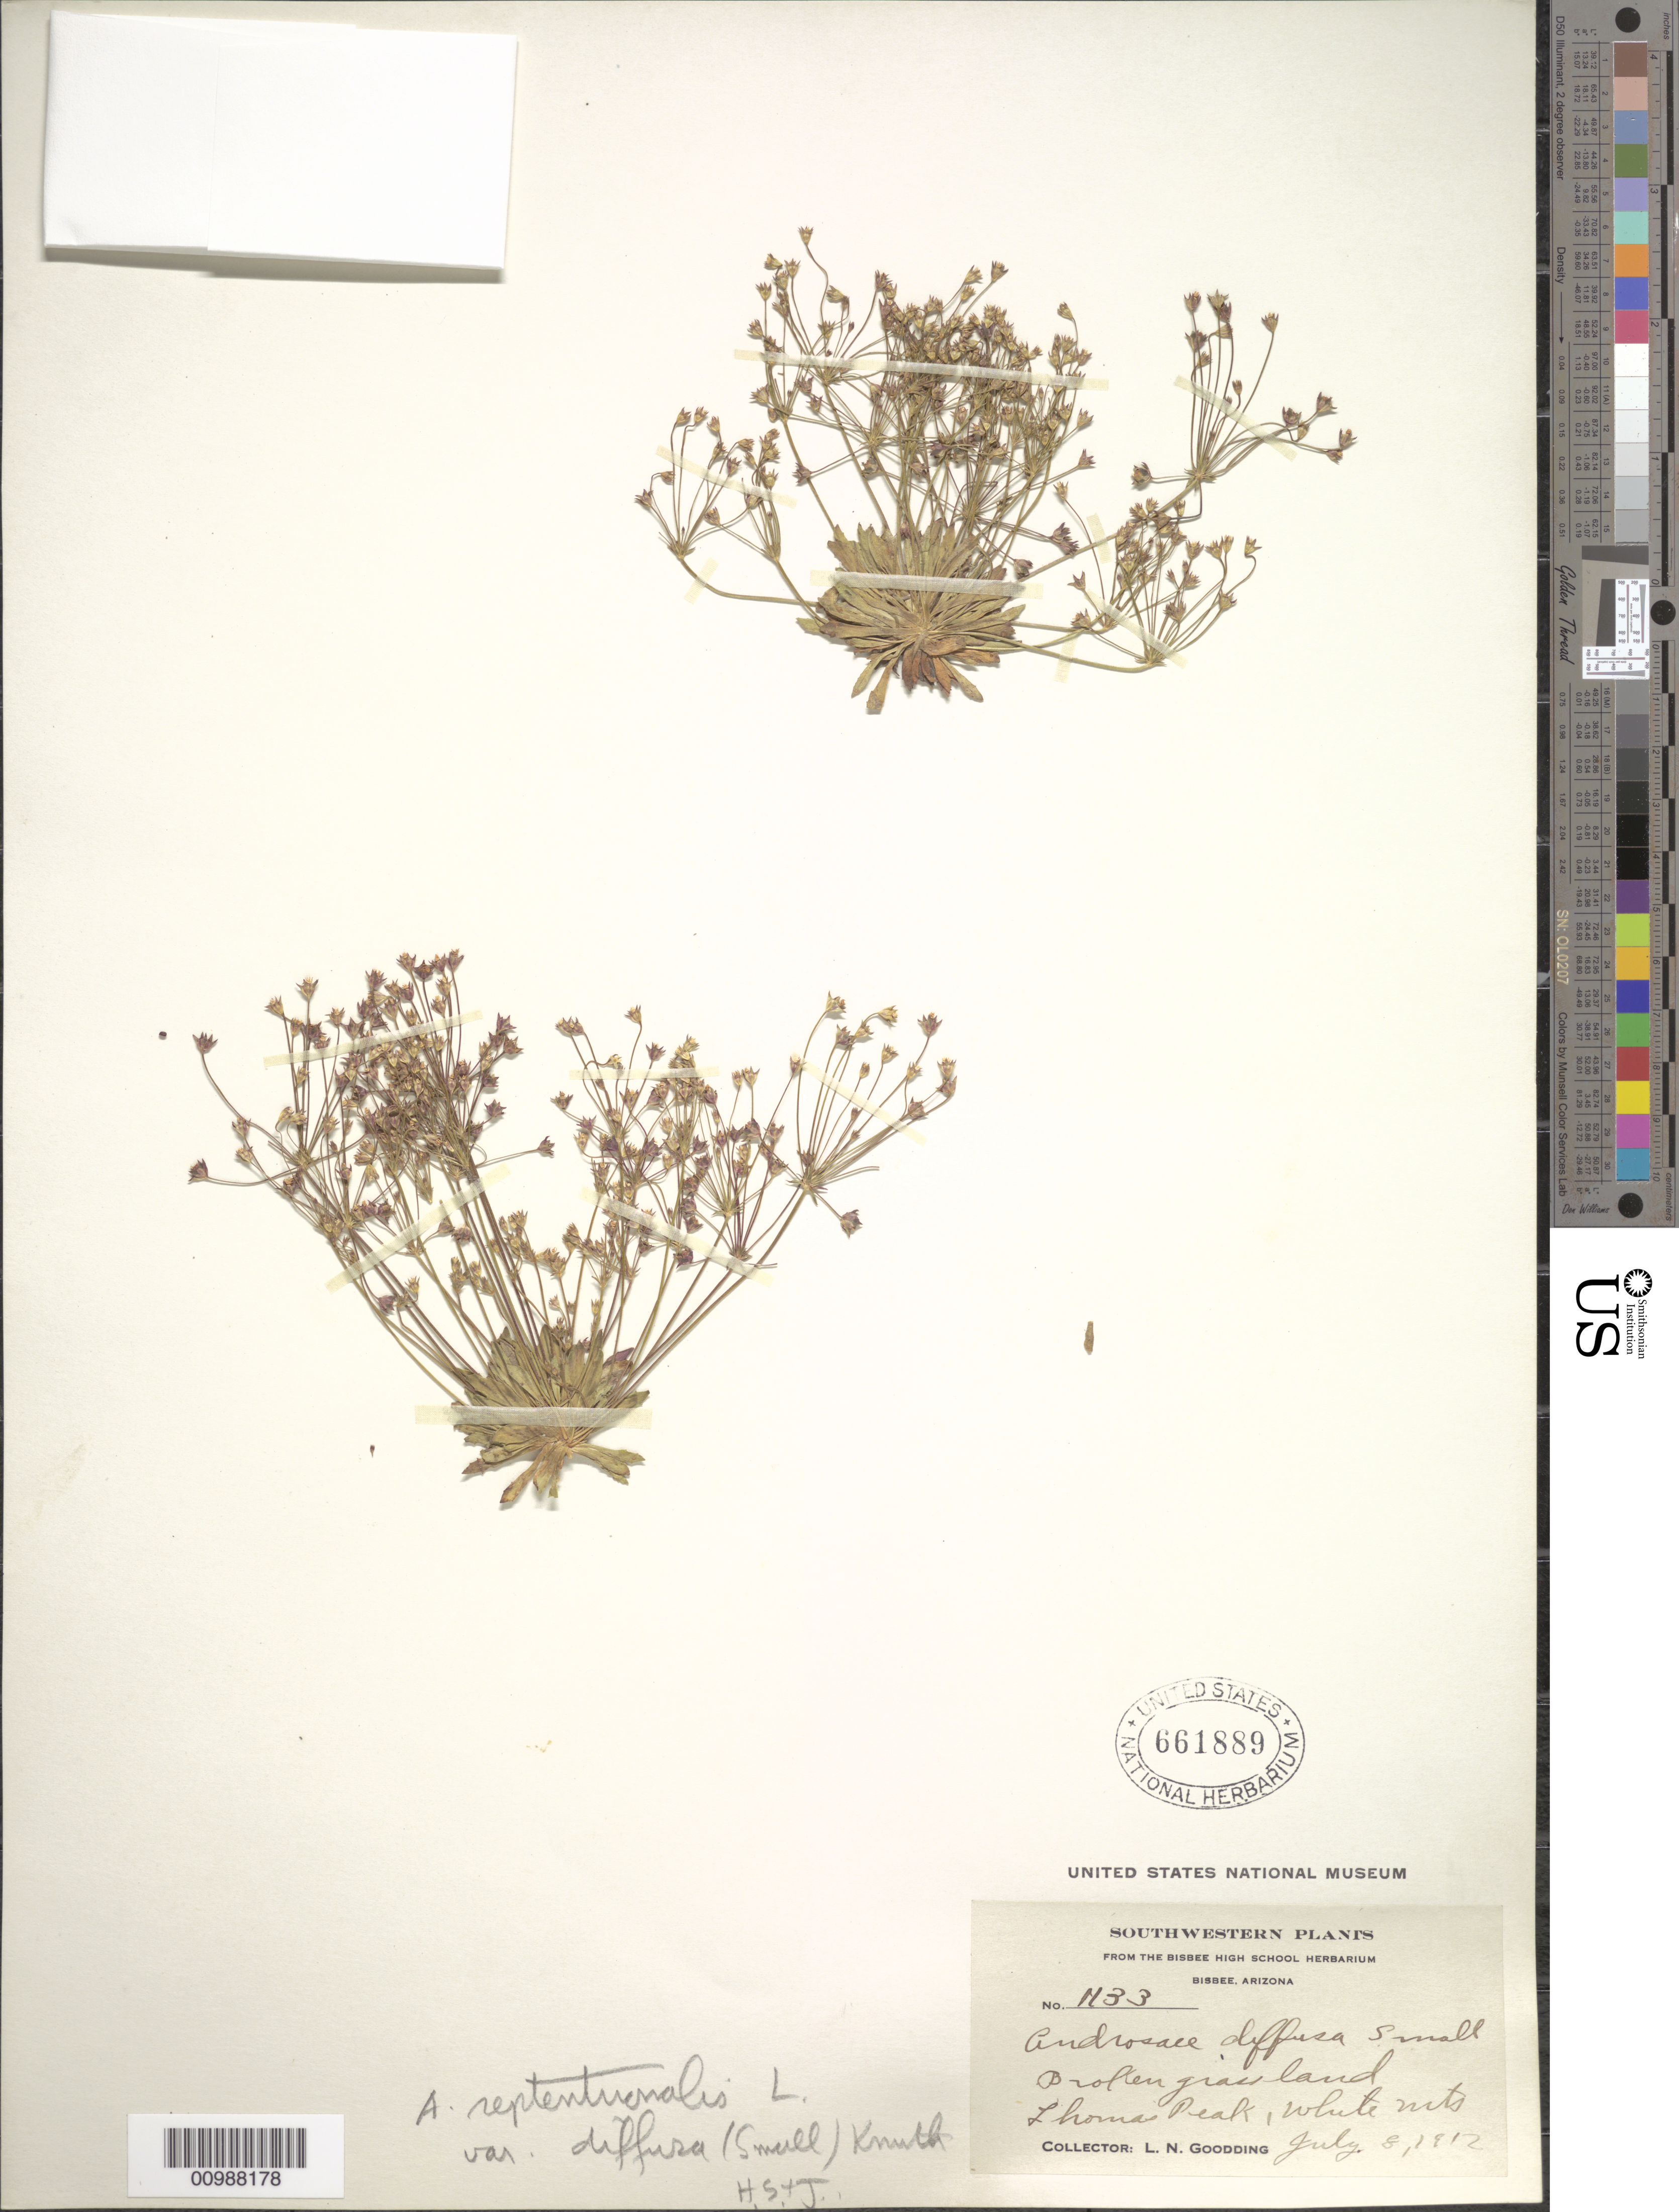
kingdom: Plantae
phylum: Tracheophyta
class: Magnoliopsida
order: Ericales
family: Primulaceae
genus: Androsace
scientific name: Androsace septentrionalis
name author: L.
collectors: L. N. Goodding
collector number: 1133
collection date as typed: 08 Jul 1912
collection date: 1912-07-08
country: United States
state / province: Arizona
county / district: Cochise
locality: Thomas Peak, White Mountains. Bisbee.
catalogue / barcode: US 661889